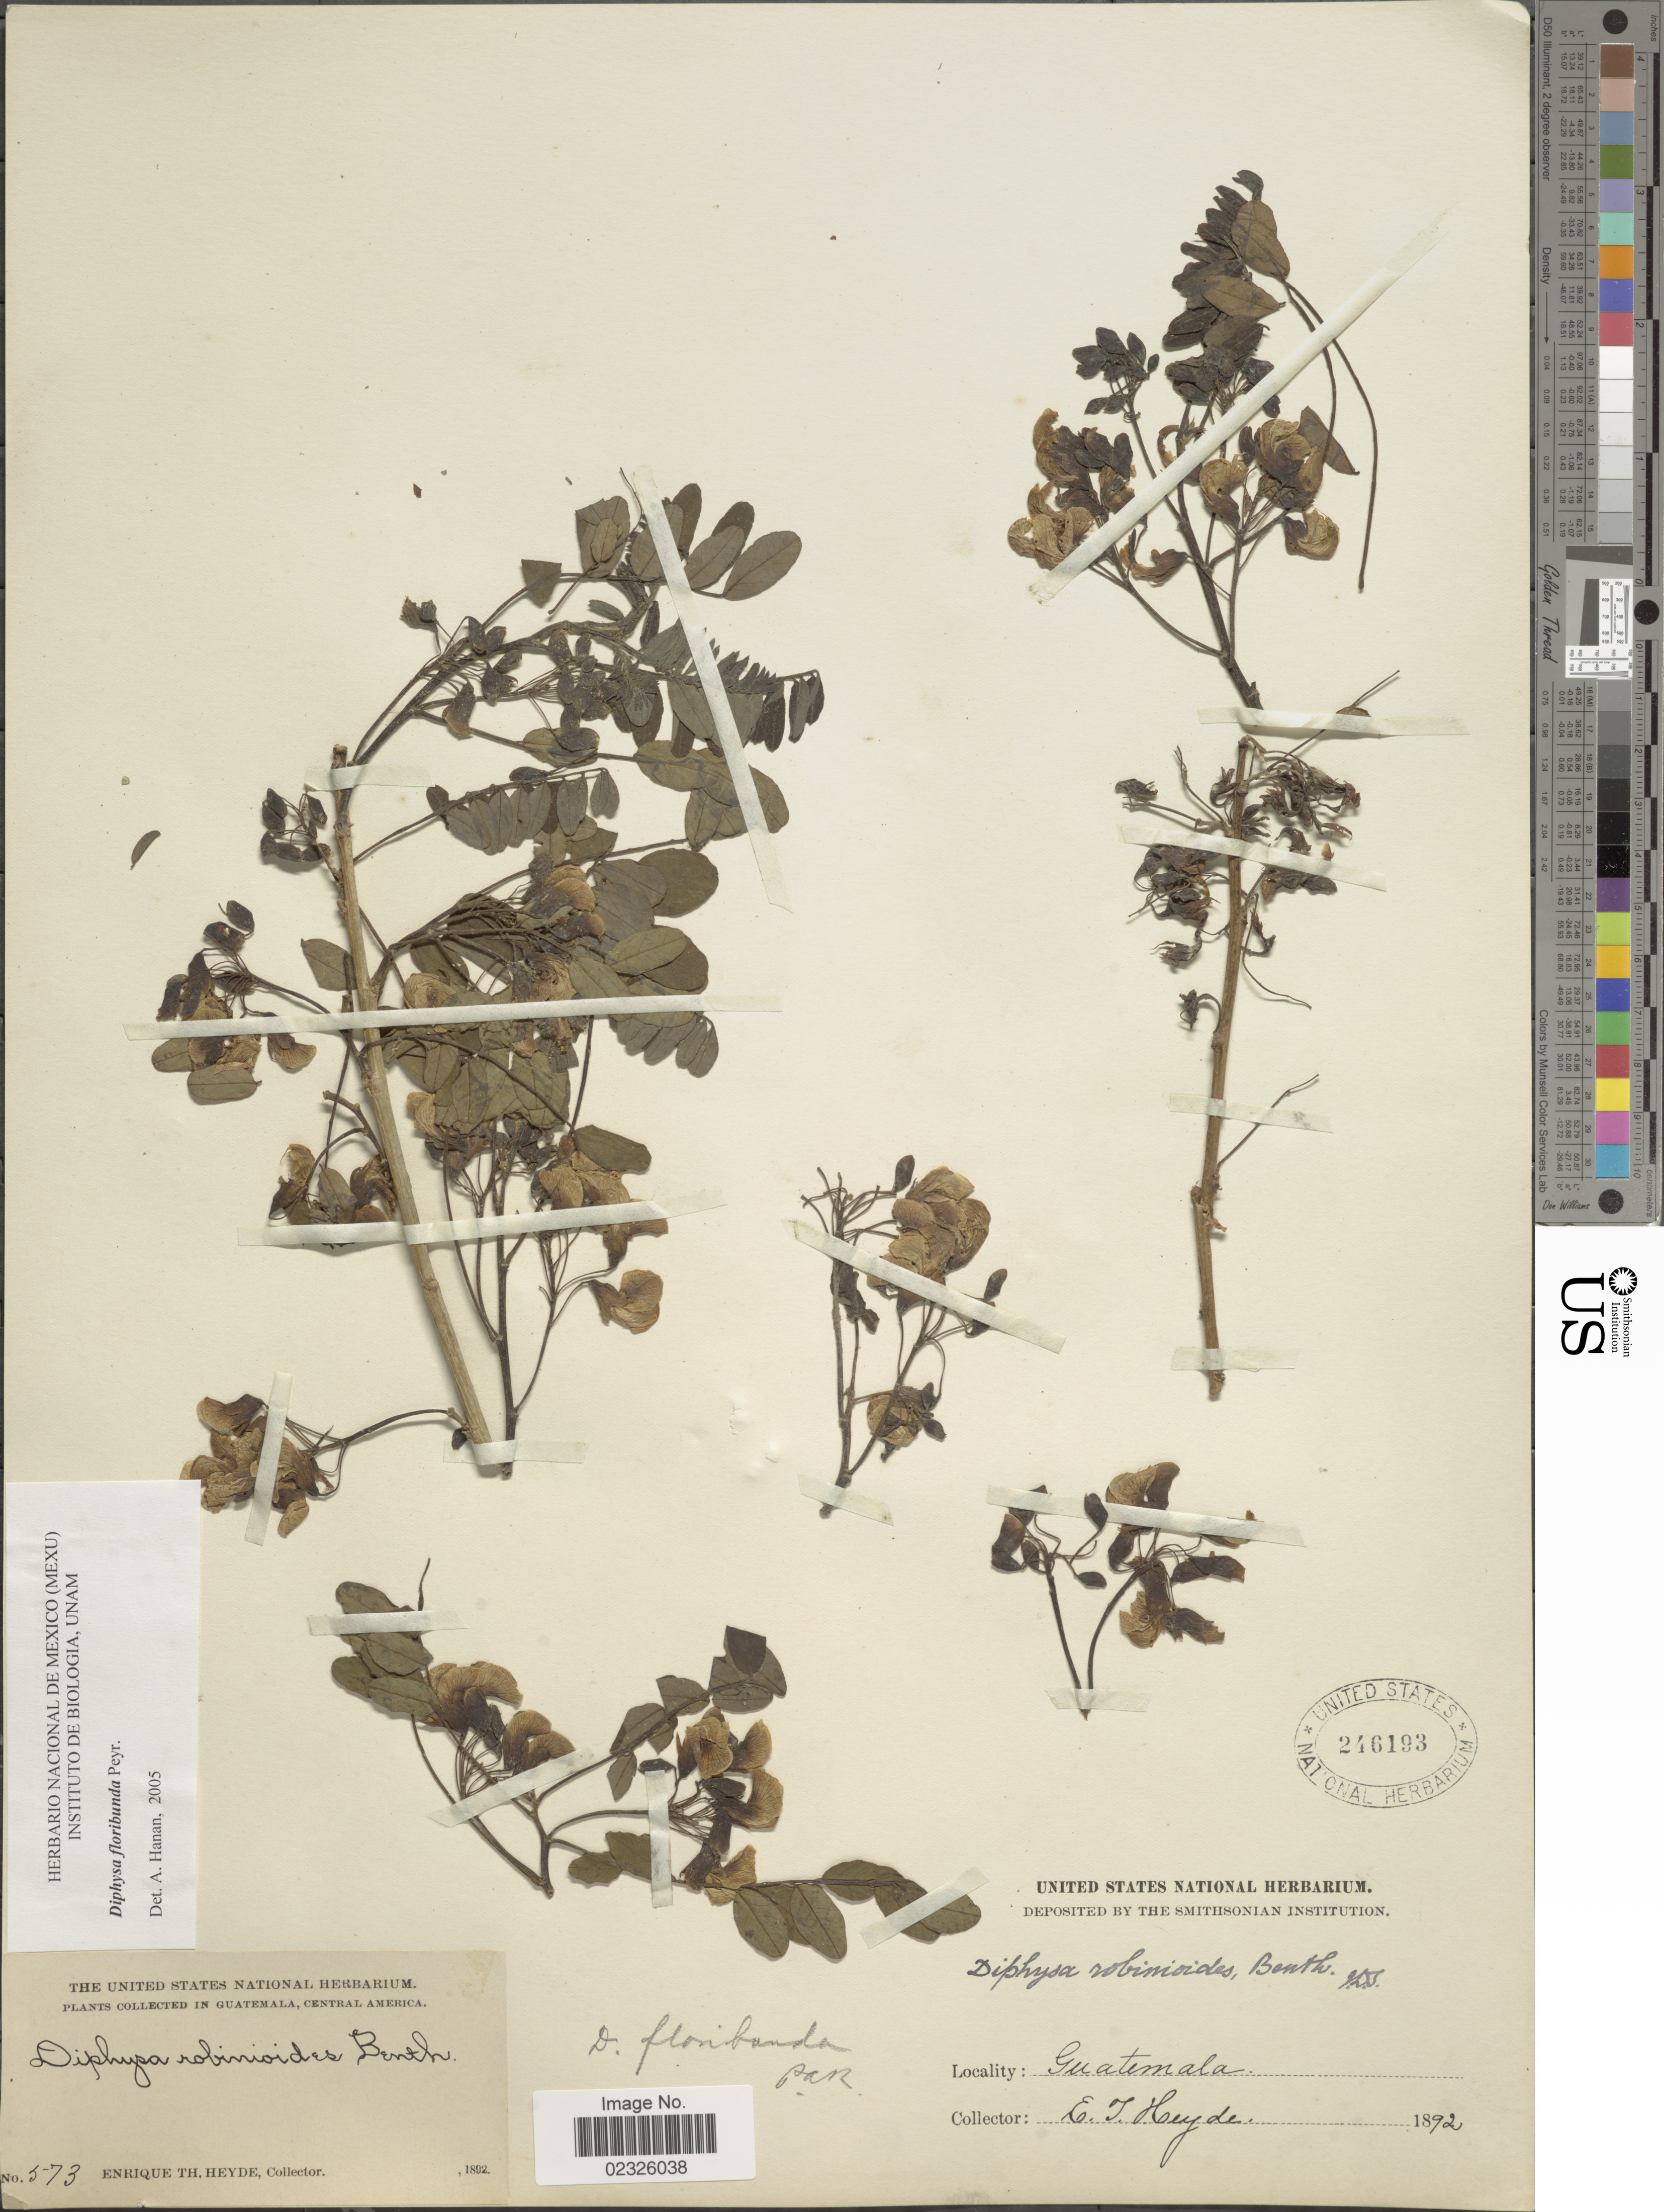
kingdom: Plantae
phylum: Tracheophyta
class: Magnoliopsida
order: Fabales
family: Fabaceae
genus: Diphysa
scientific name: Diphysa floribunda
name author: Peyr.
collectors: E. T. Heyde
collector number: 573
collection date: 1892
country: Guatemala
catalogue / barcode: US 246193